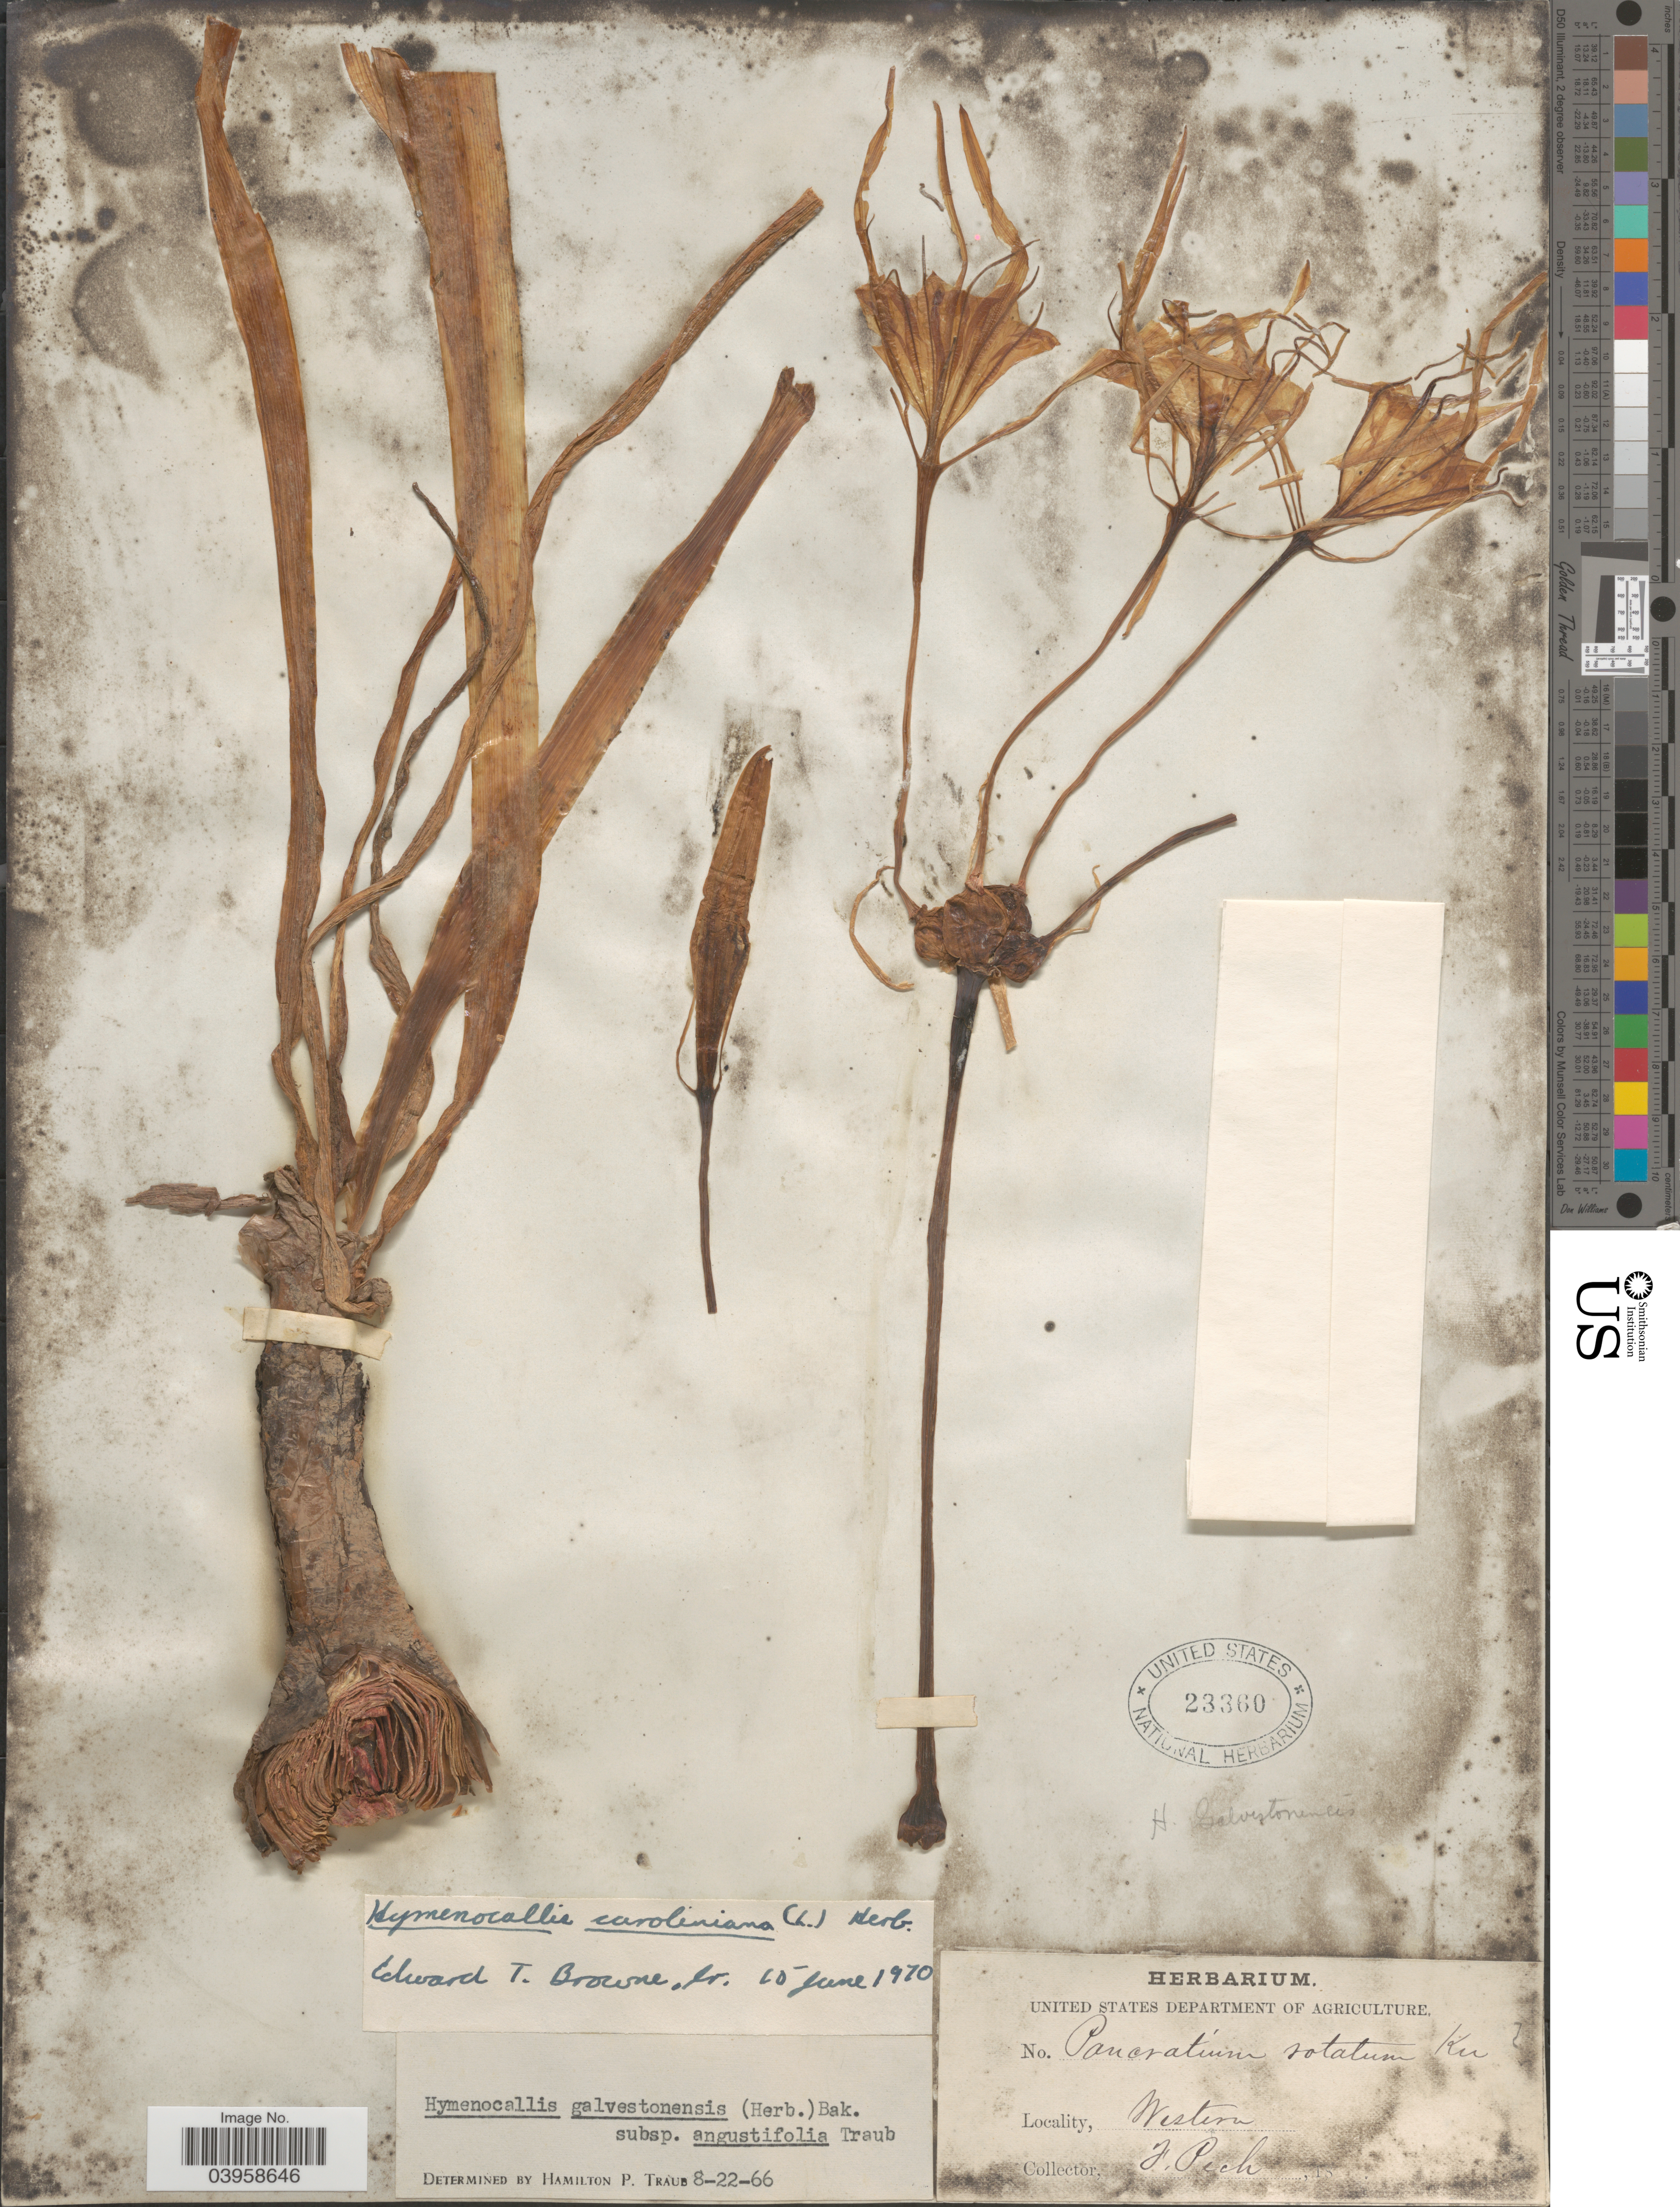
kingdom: Plantae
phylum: Tracheophyta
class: Liliopsida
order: Asparagales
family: Amaryllidaceae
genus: Hymenocallis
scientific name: Hymenocallis caroliniana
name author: (L.) Herb.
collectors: J. Pech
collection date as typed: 18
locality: Western.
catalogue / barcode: US 23360